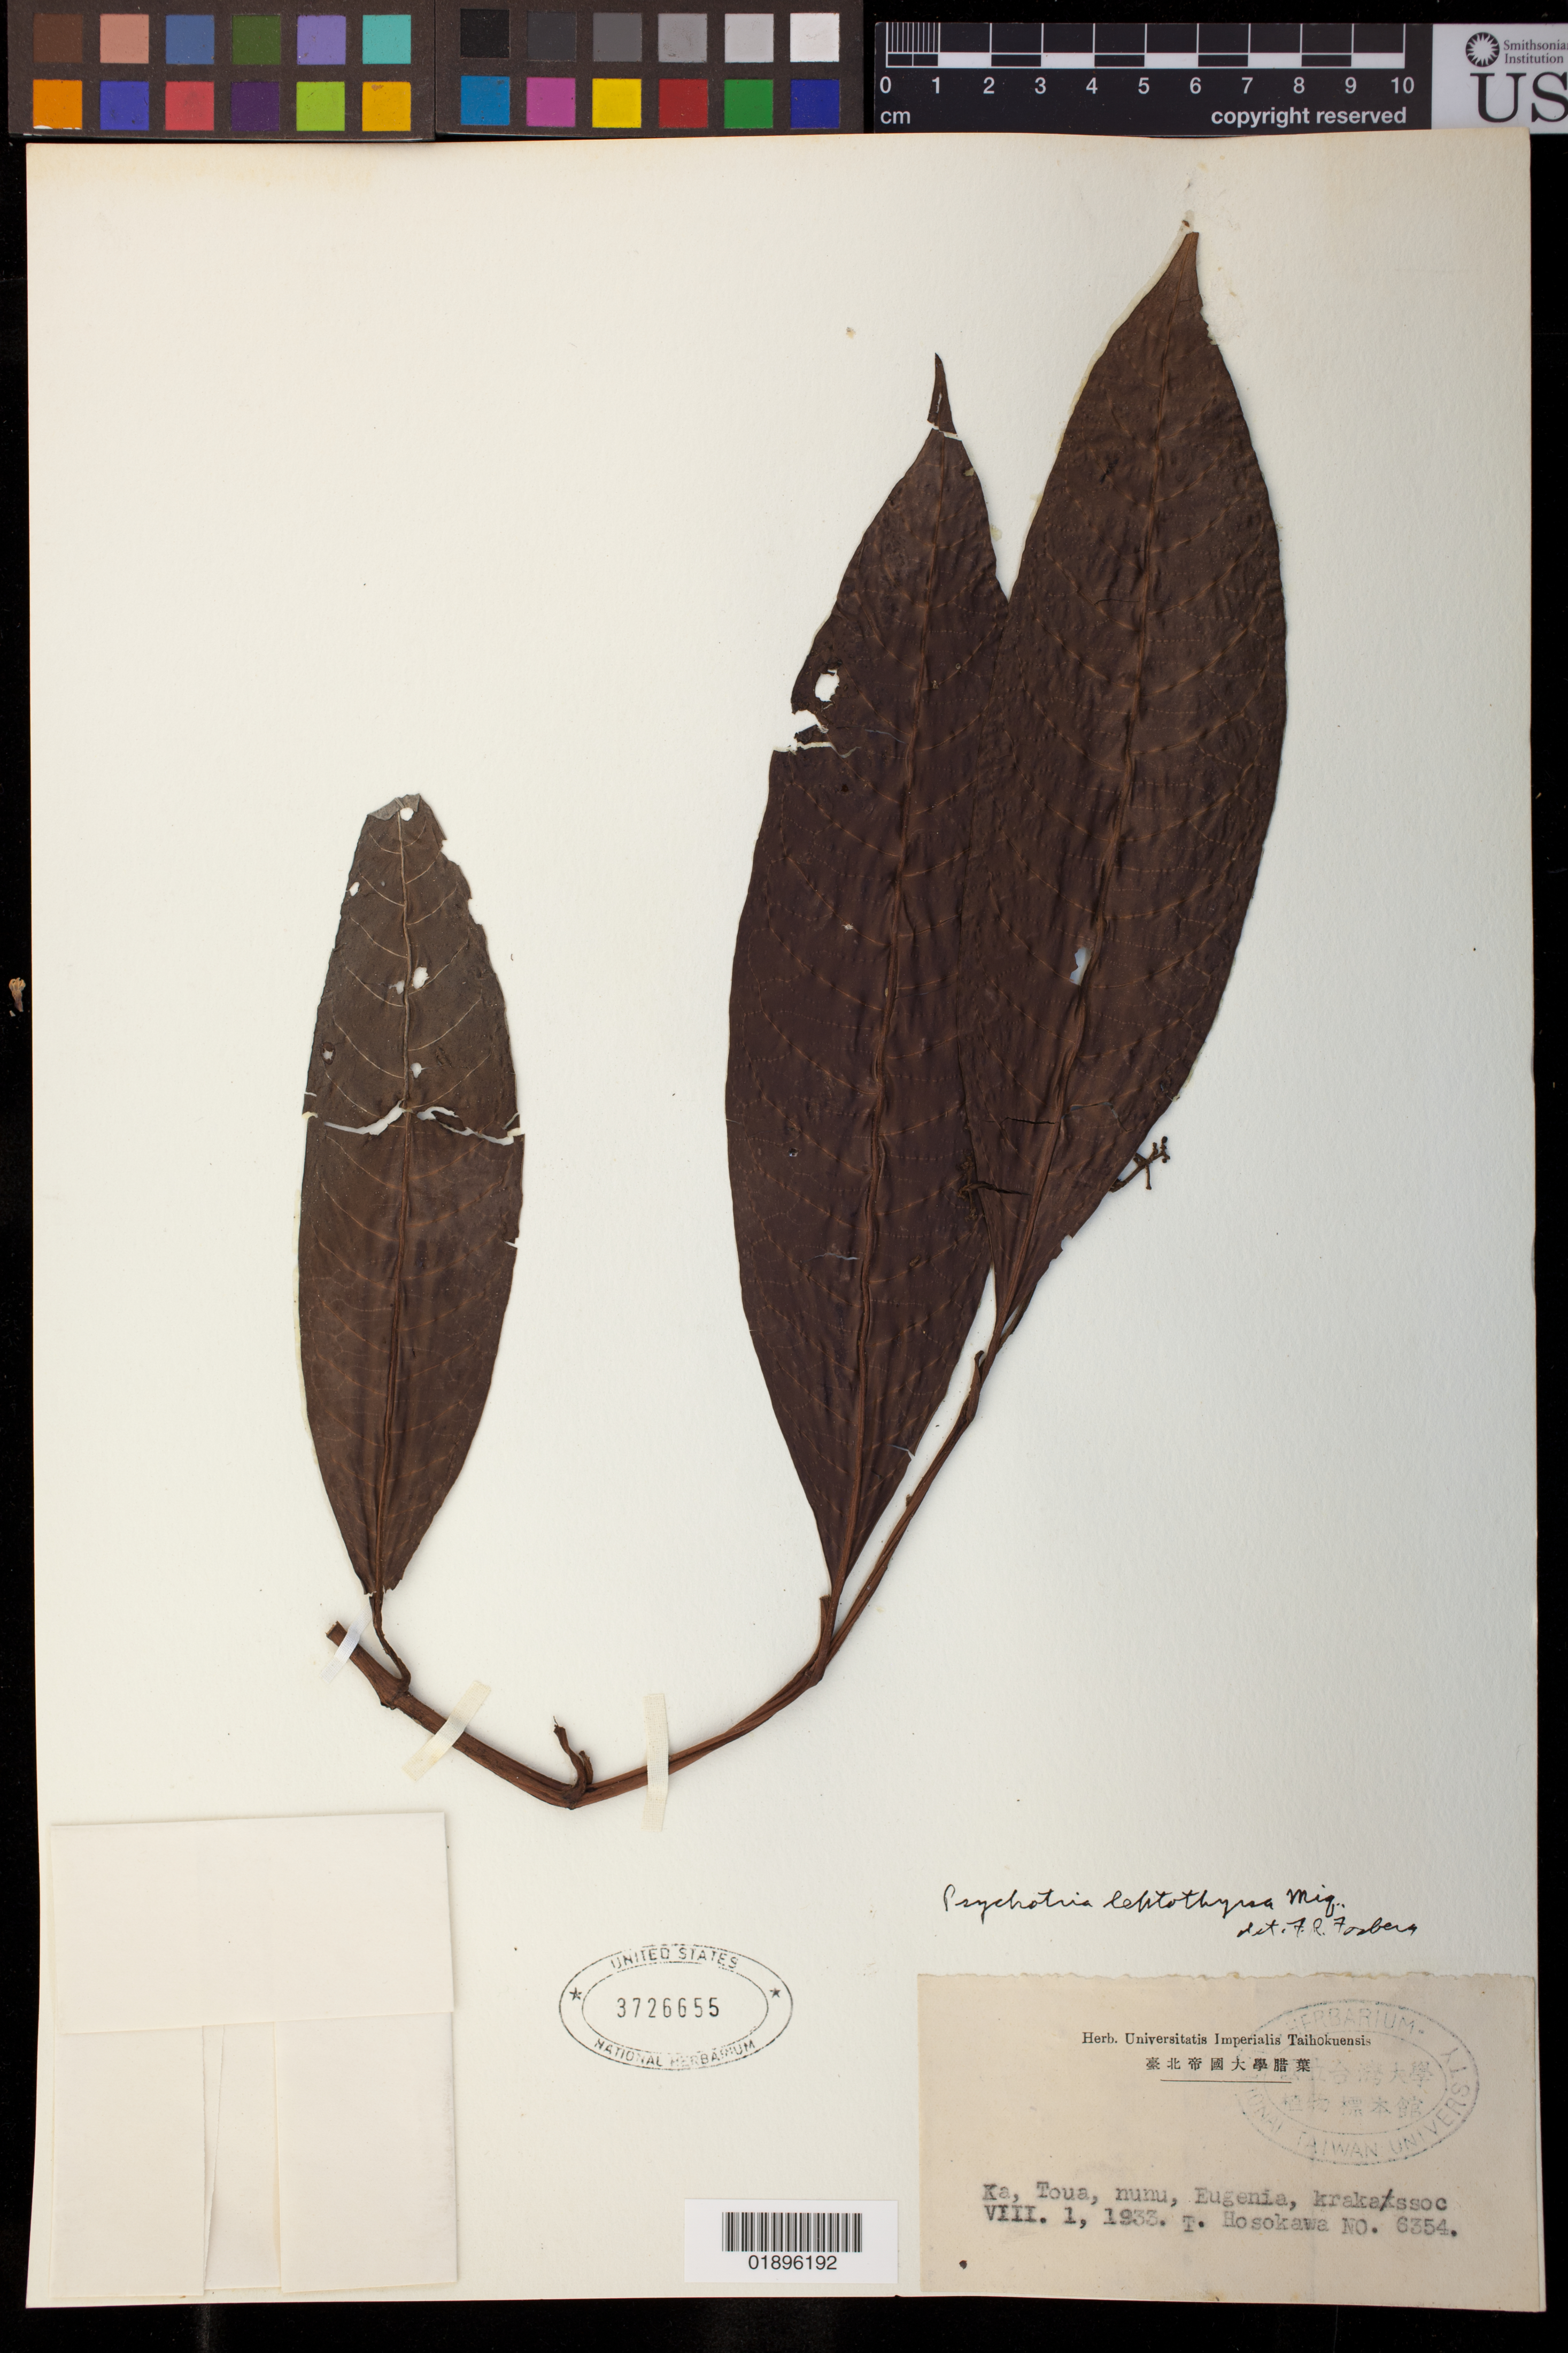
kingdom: Plantae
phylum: Tracheophyta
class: Magnoliopsida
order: Gentianales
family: Rubiaceae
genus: Psychotria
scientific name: Psychotria leptothyrsa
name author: Miq.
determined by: Fosberg, F. R.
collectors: T. Hosokawa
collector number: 6354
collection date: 1933-08-01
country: Micronesia, Federated States of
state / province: Kosrae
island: Kosrae [Kusaie]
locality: Ka, Toua, nunu, Eugenia Krak assoc.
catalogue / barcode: US 3726655